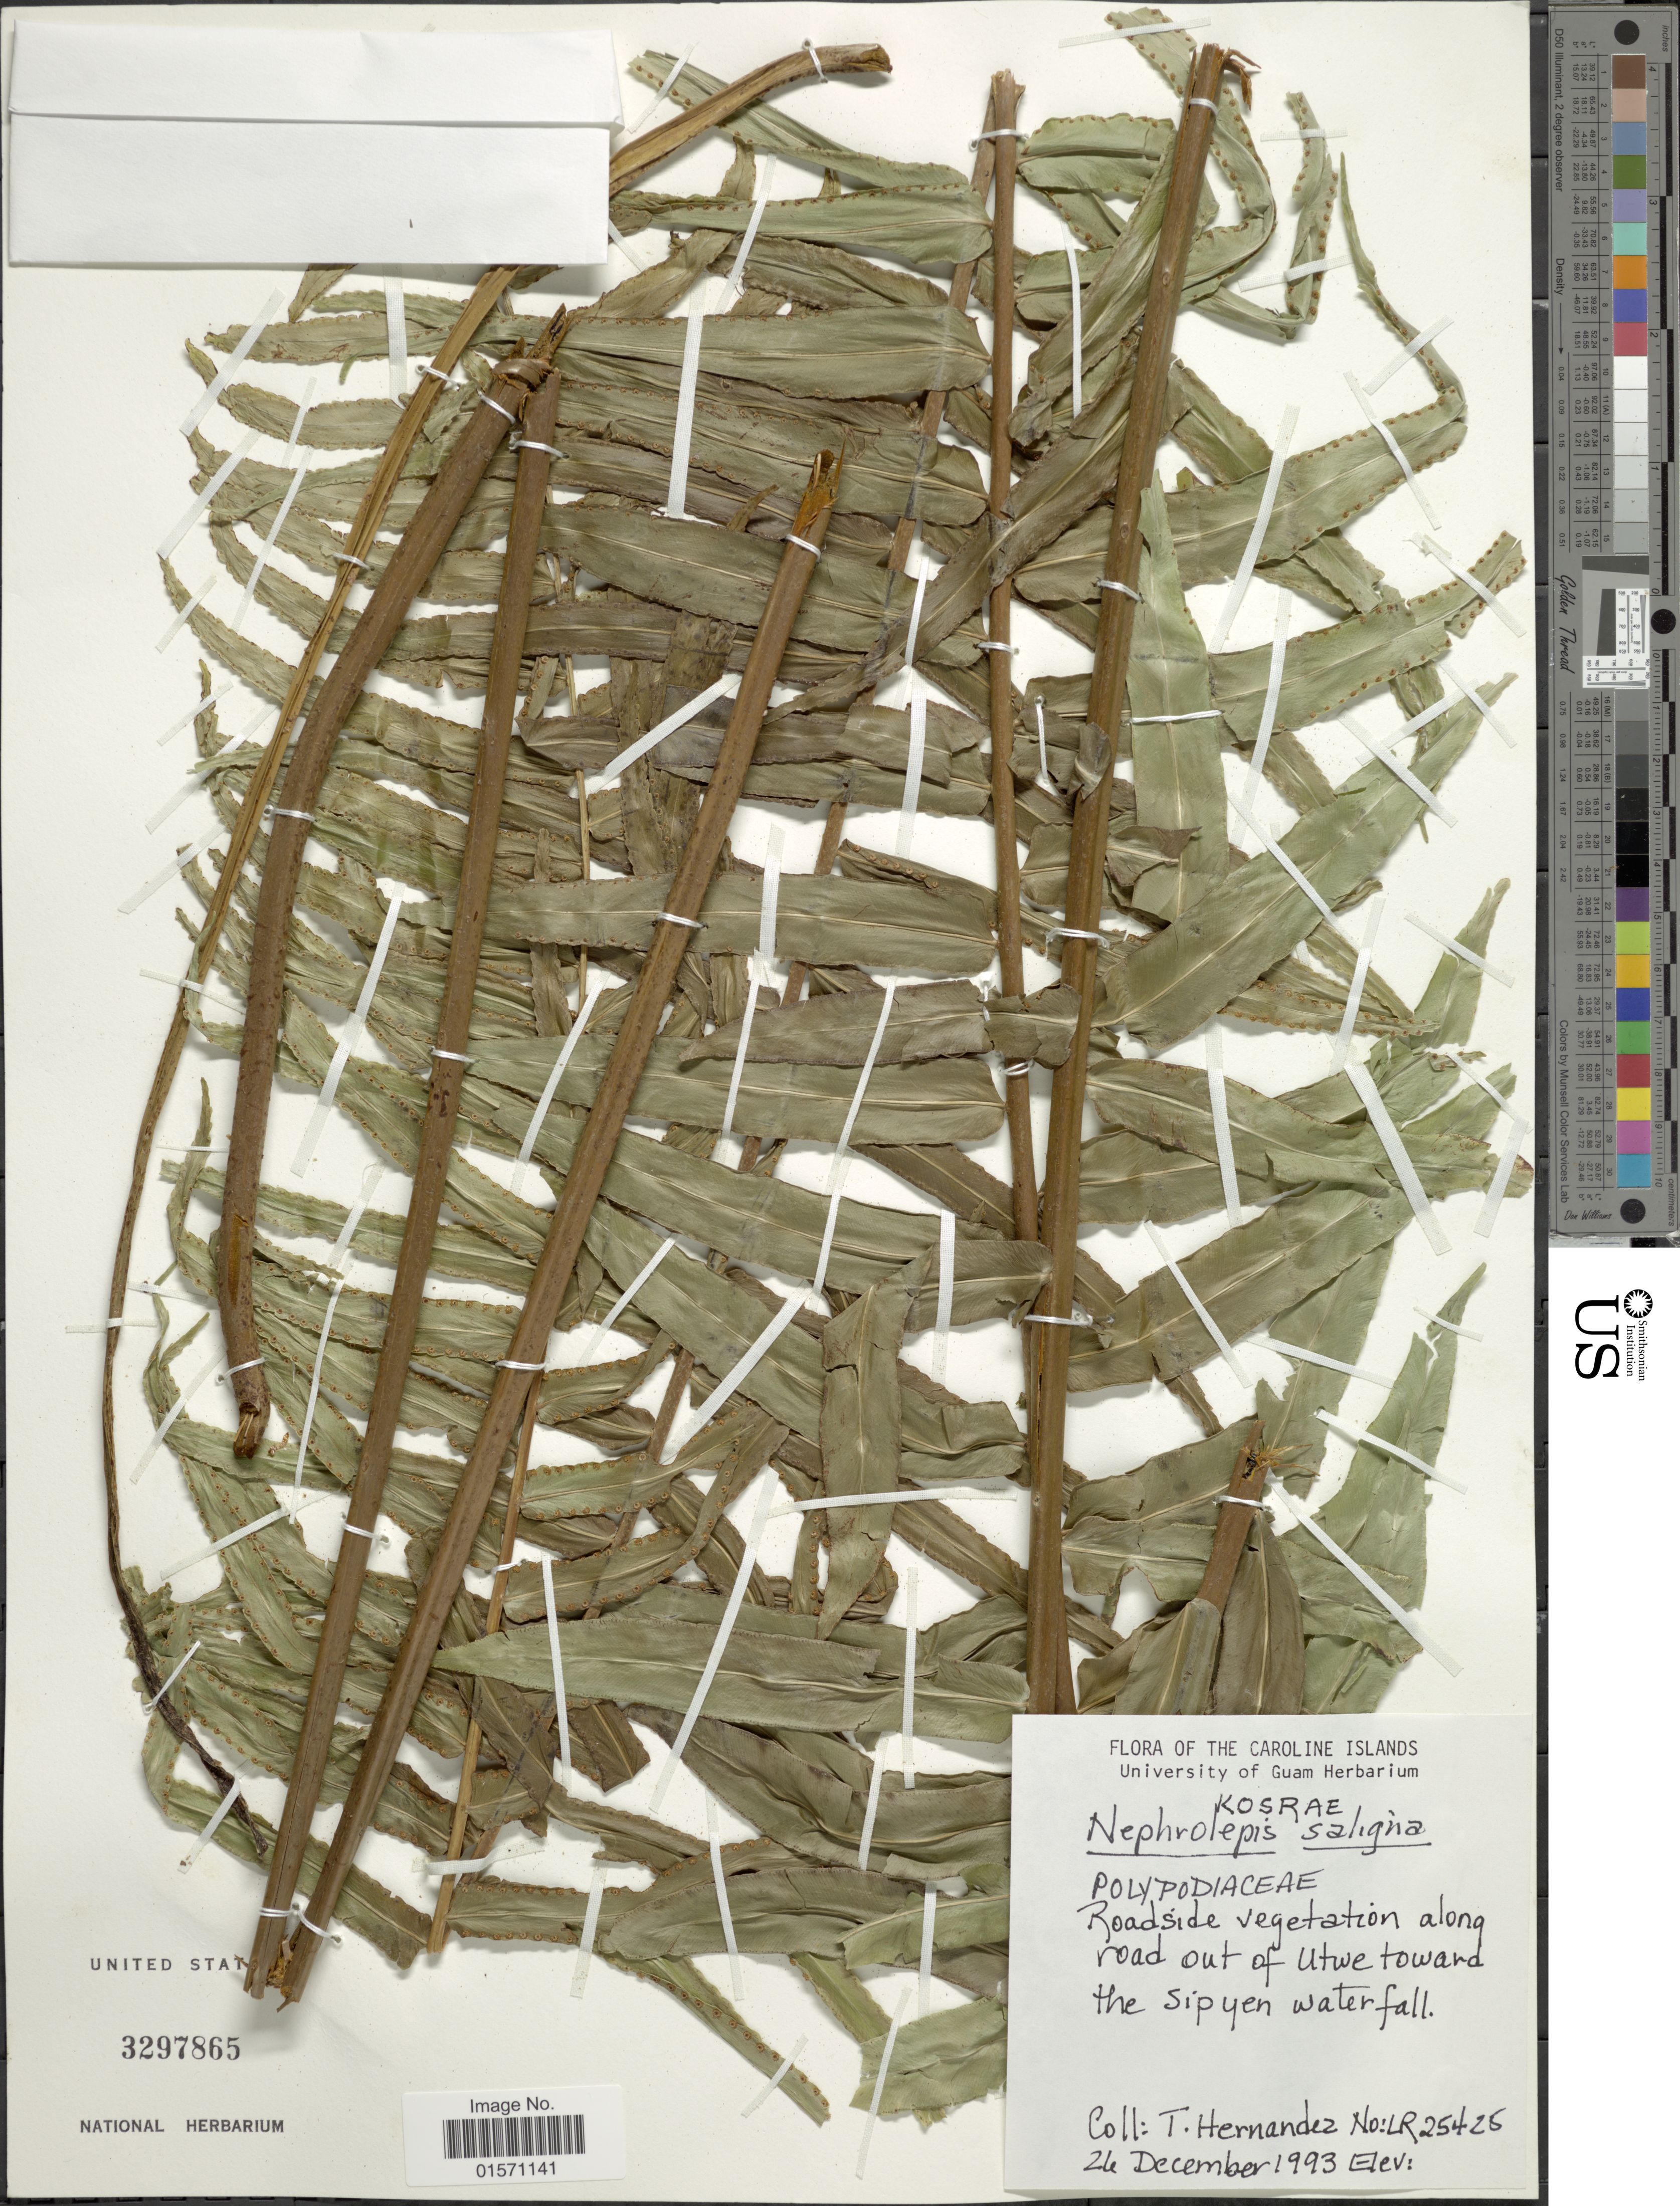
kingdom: Plantae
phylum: Tracheophyta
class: Polypodiopsida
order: Polypodiales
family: Nephrolepidaceae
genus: Nephrolepis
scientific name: Nephrolepis saligna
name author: Cav.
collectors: T. Hernandez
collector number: LR 25425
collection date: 1993-12-24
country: Micronesia, Federated States of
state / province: Kosrae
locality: Caroline Islands. Kosrae. Roadside vegetation along road out of Utwe toward the sipyen waterfall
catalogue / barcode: US 3297865